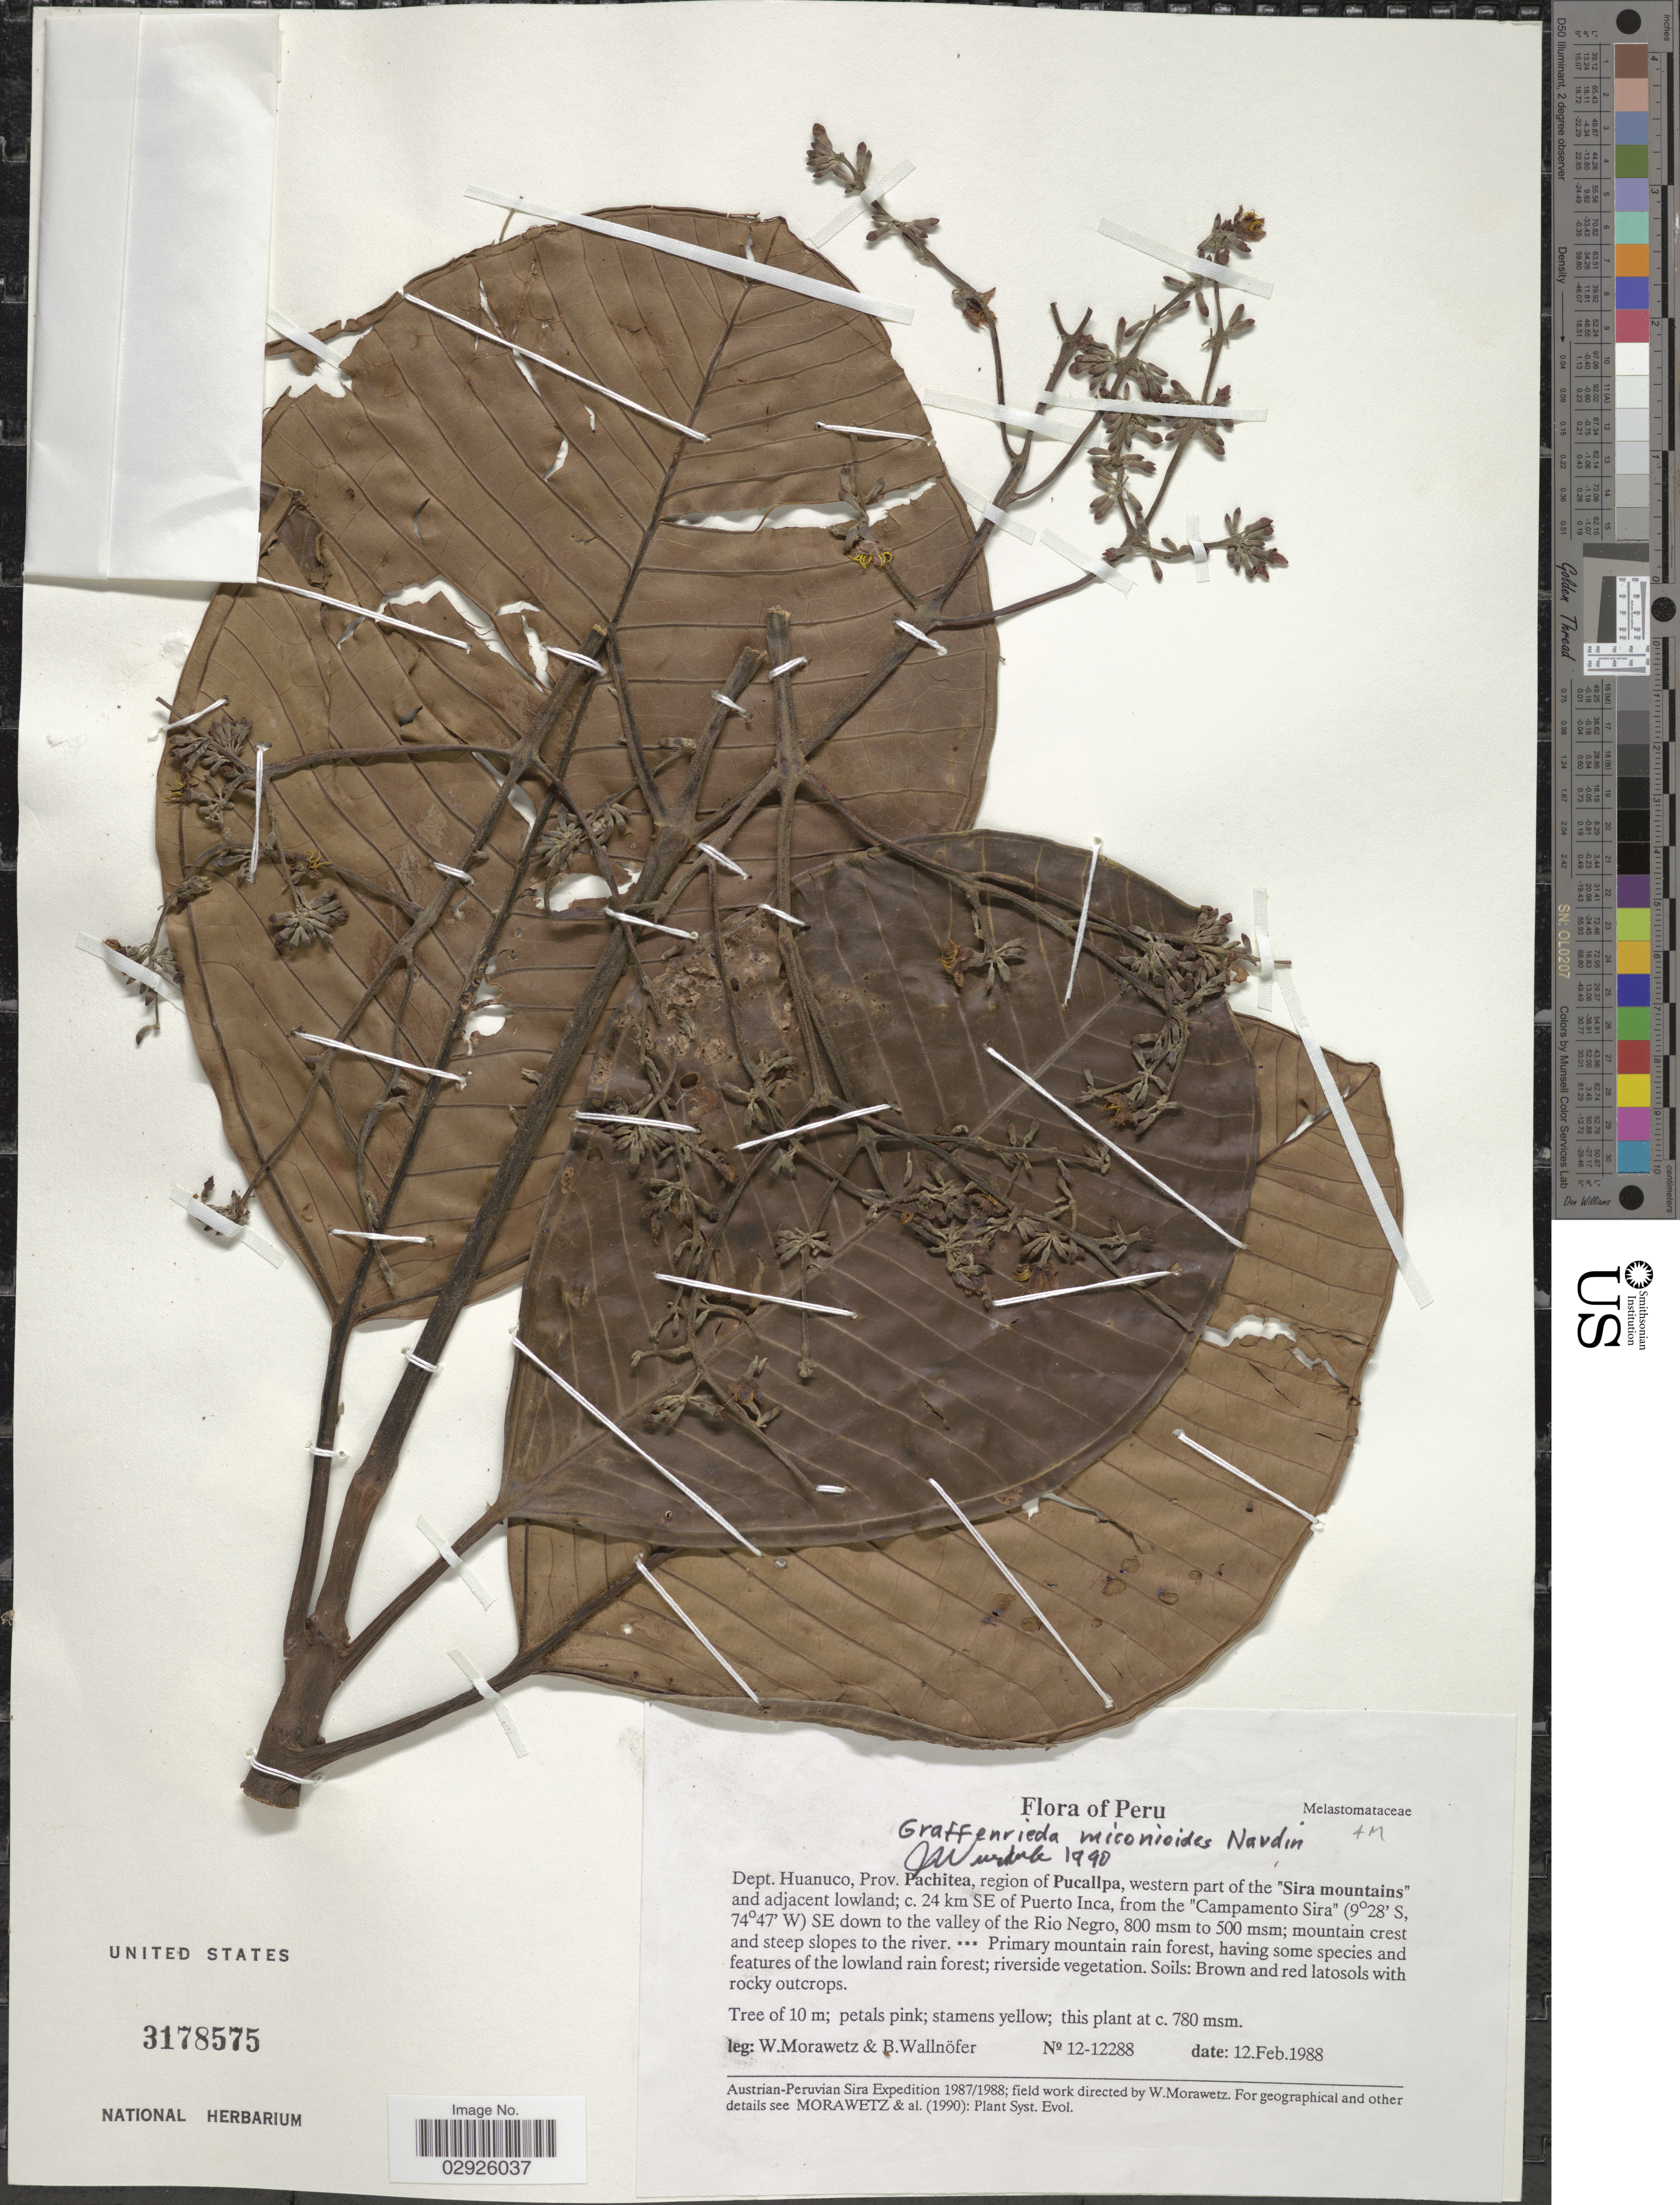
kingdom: Plantae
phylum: Tracheophyta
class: Magnoliopsida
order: Myrtales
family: Melastomataceae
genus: Graffenrieda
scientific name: Graffenrieda miconioides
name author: Naudin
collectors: W. Morawetz & B. Wallnöfer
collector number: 12-12288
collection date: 1988-02-12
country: Peru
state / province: Huánuco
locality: Dept. Huanuco, Prov. Pachitea, region of Pucallpa, western part of the "Sira mountains"and adjacent lowland; c. 24 km SE of Puerto Inca, from the "Campamento Sira" SE down to the valley of the Rio Negro.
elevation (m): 780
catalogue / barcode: US 3178575